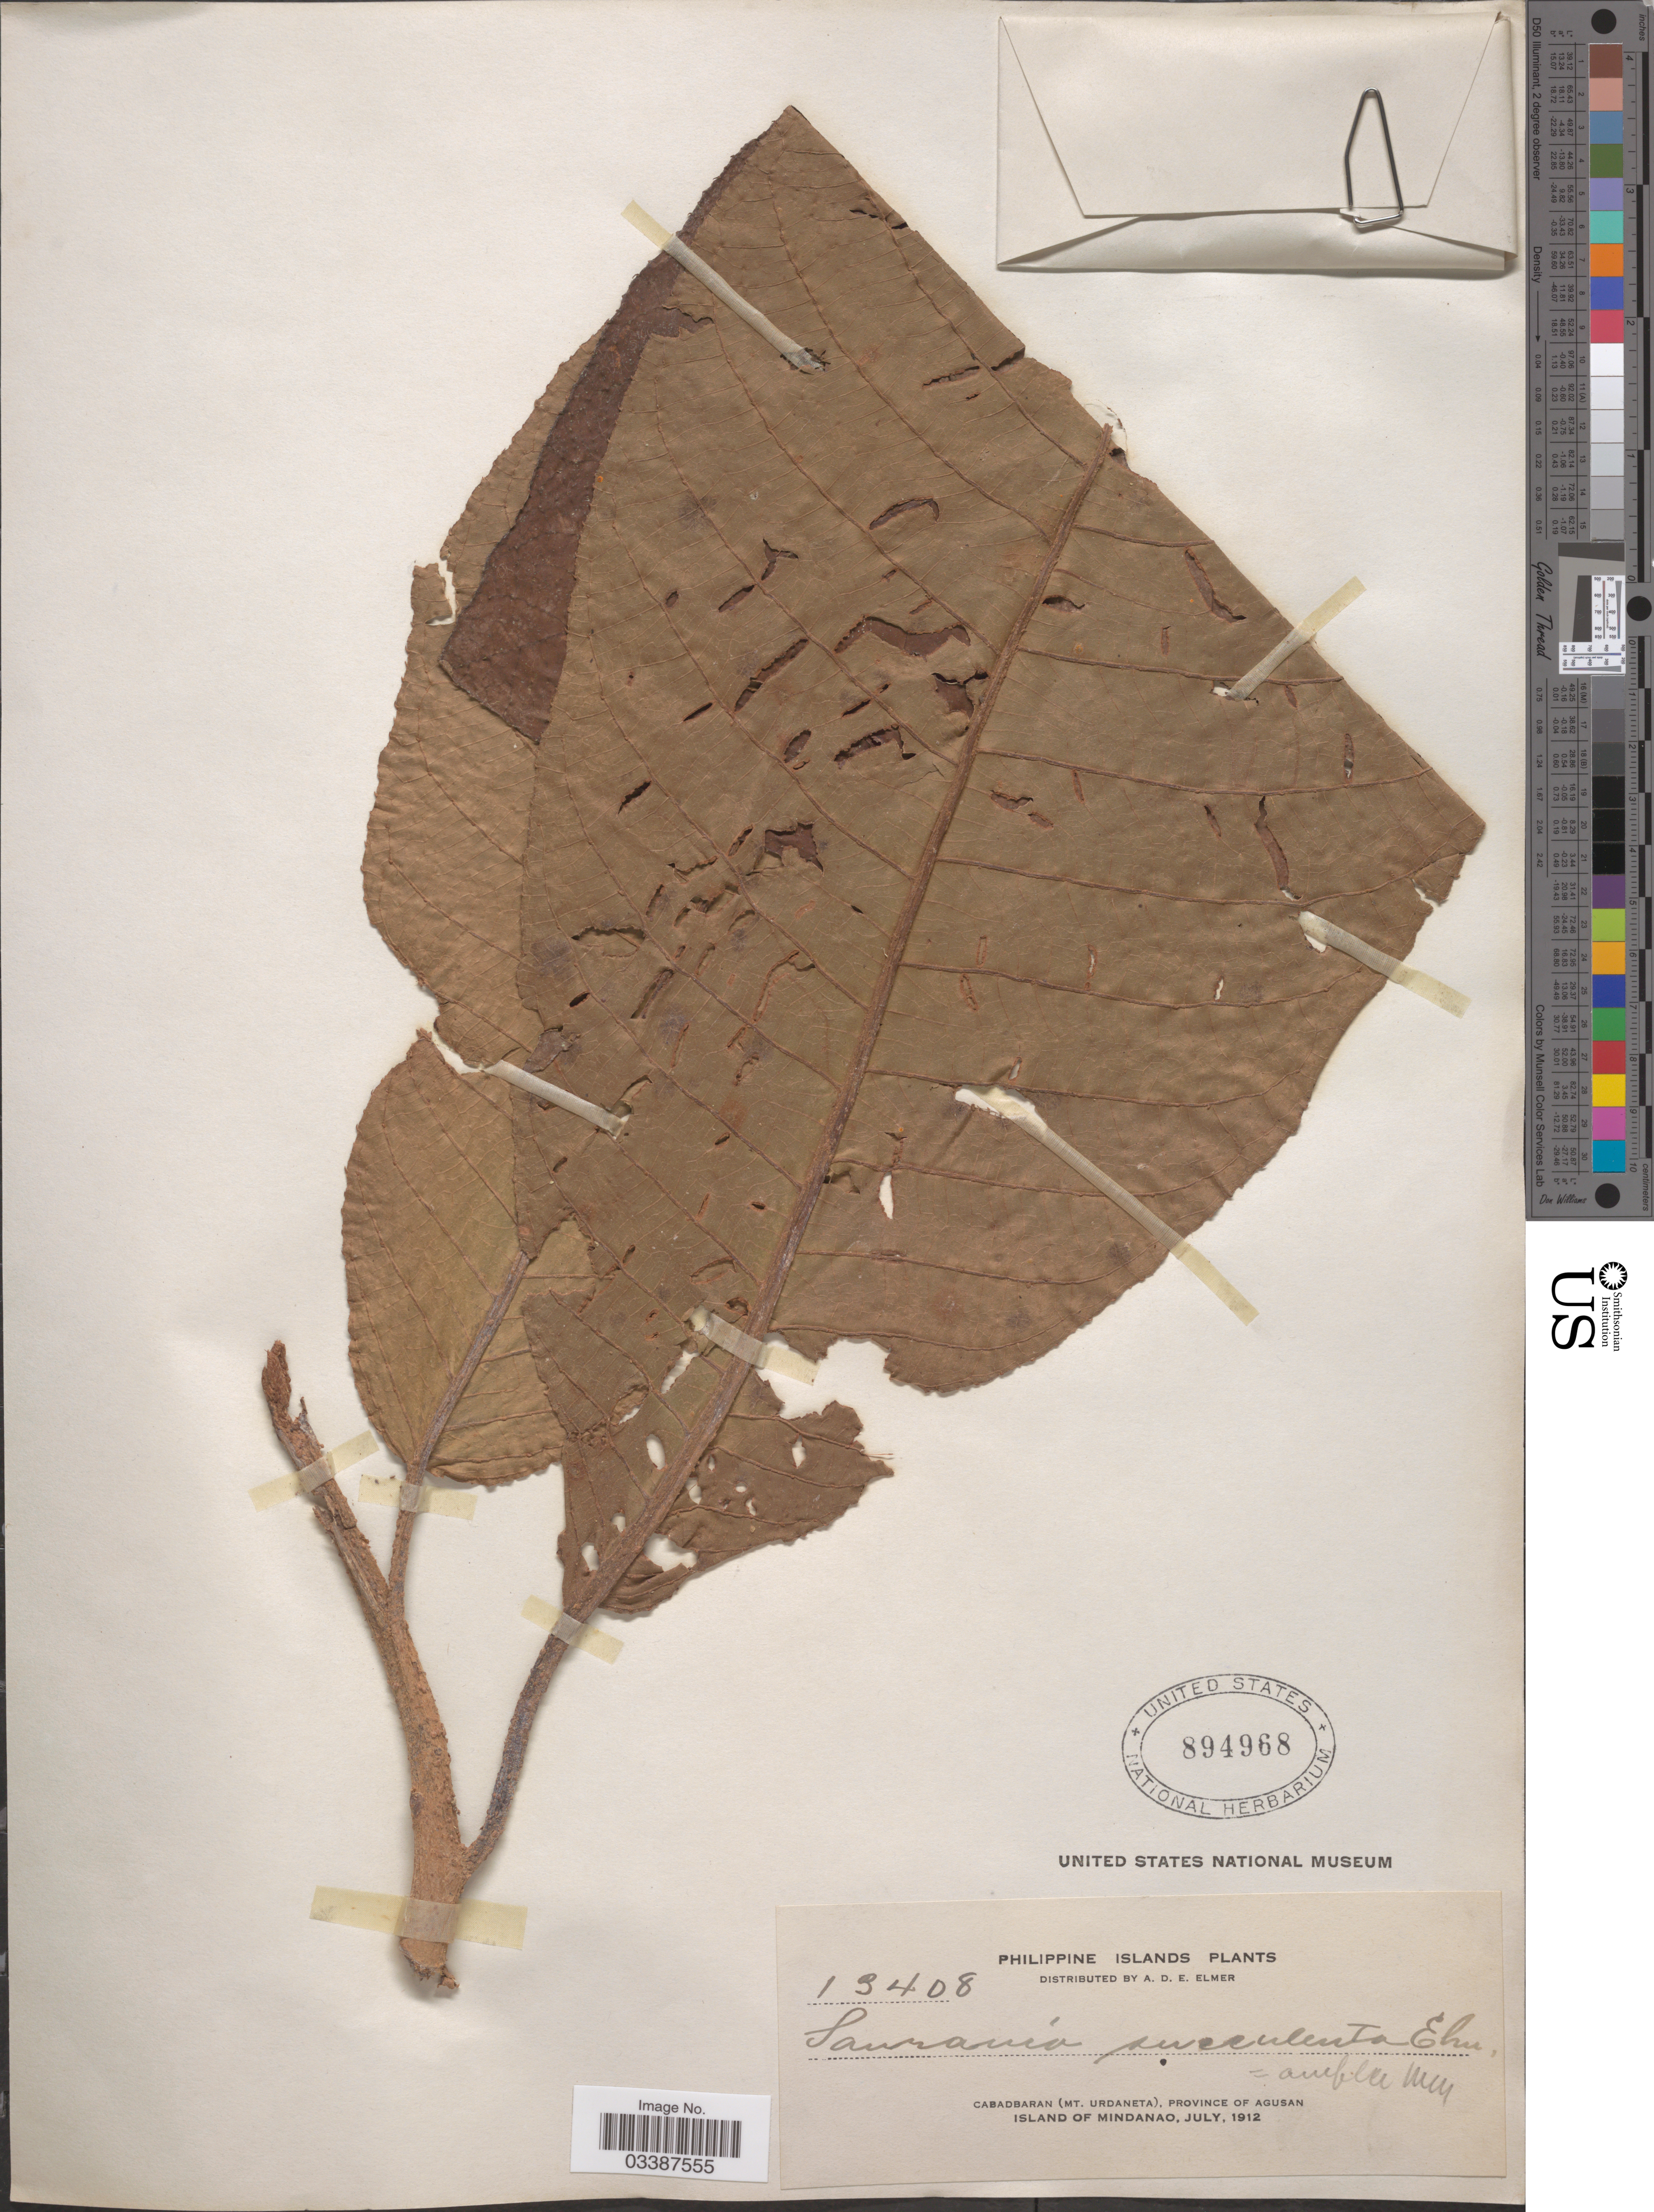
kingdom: Plantae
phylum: Tracheophyta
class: Magnoliopsida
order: Ericales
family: Actinidiaceae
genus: Saurauia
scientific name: Saurauia ampla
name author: Merr.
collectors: A. D. E. Elmer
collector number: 13408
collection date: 1912-07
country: Philippines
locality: Philippine Islands, Cabadbaran (Mt. Urdaneta), Province of Agusan, Island of Mindanao.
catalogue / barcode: US 894968